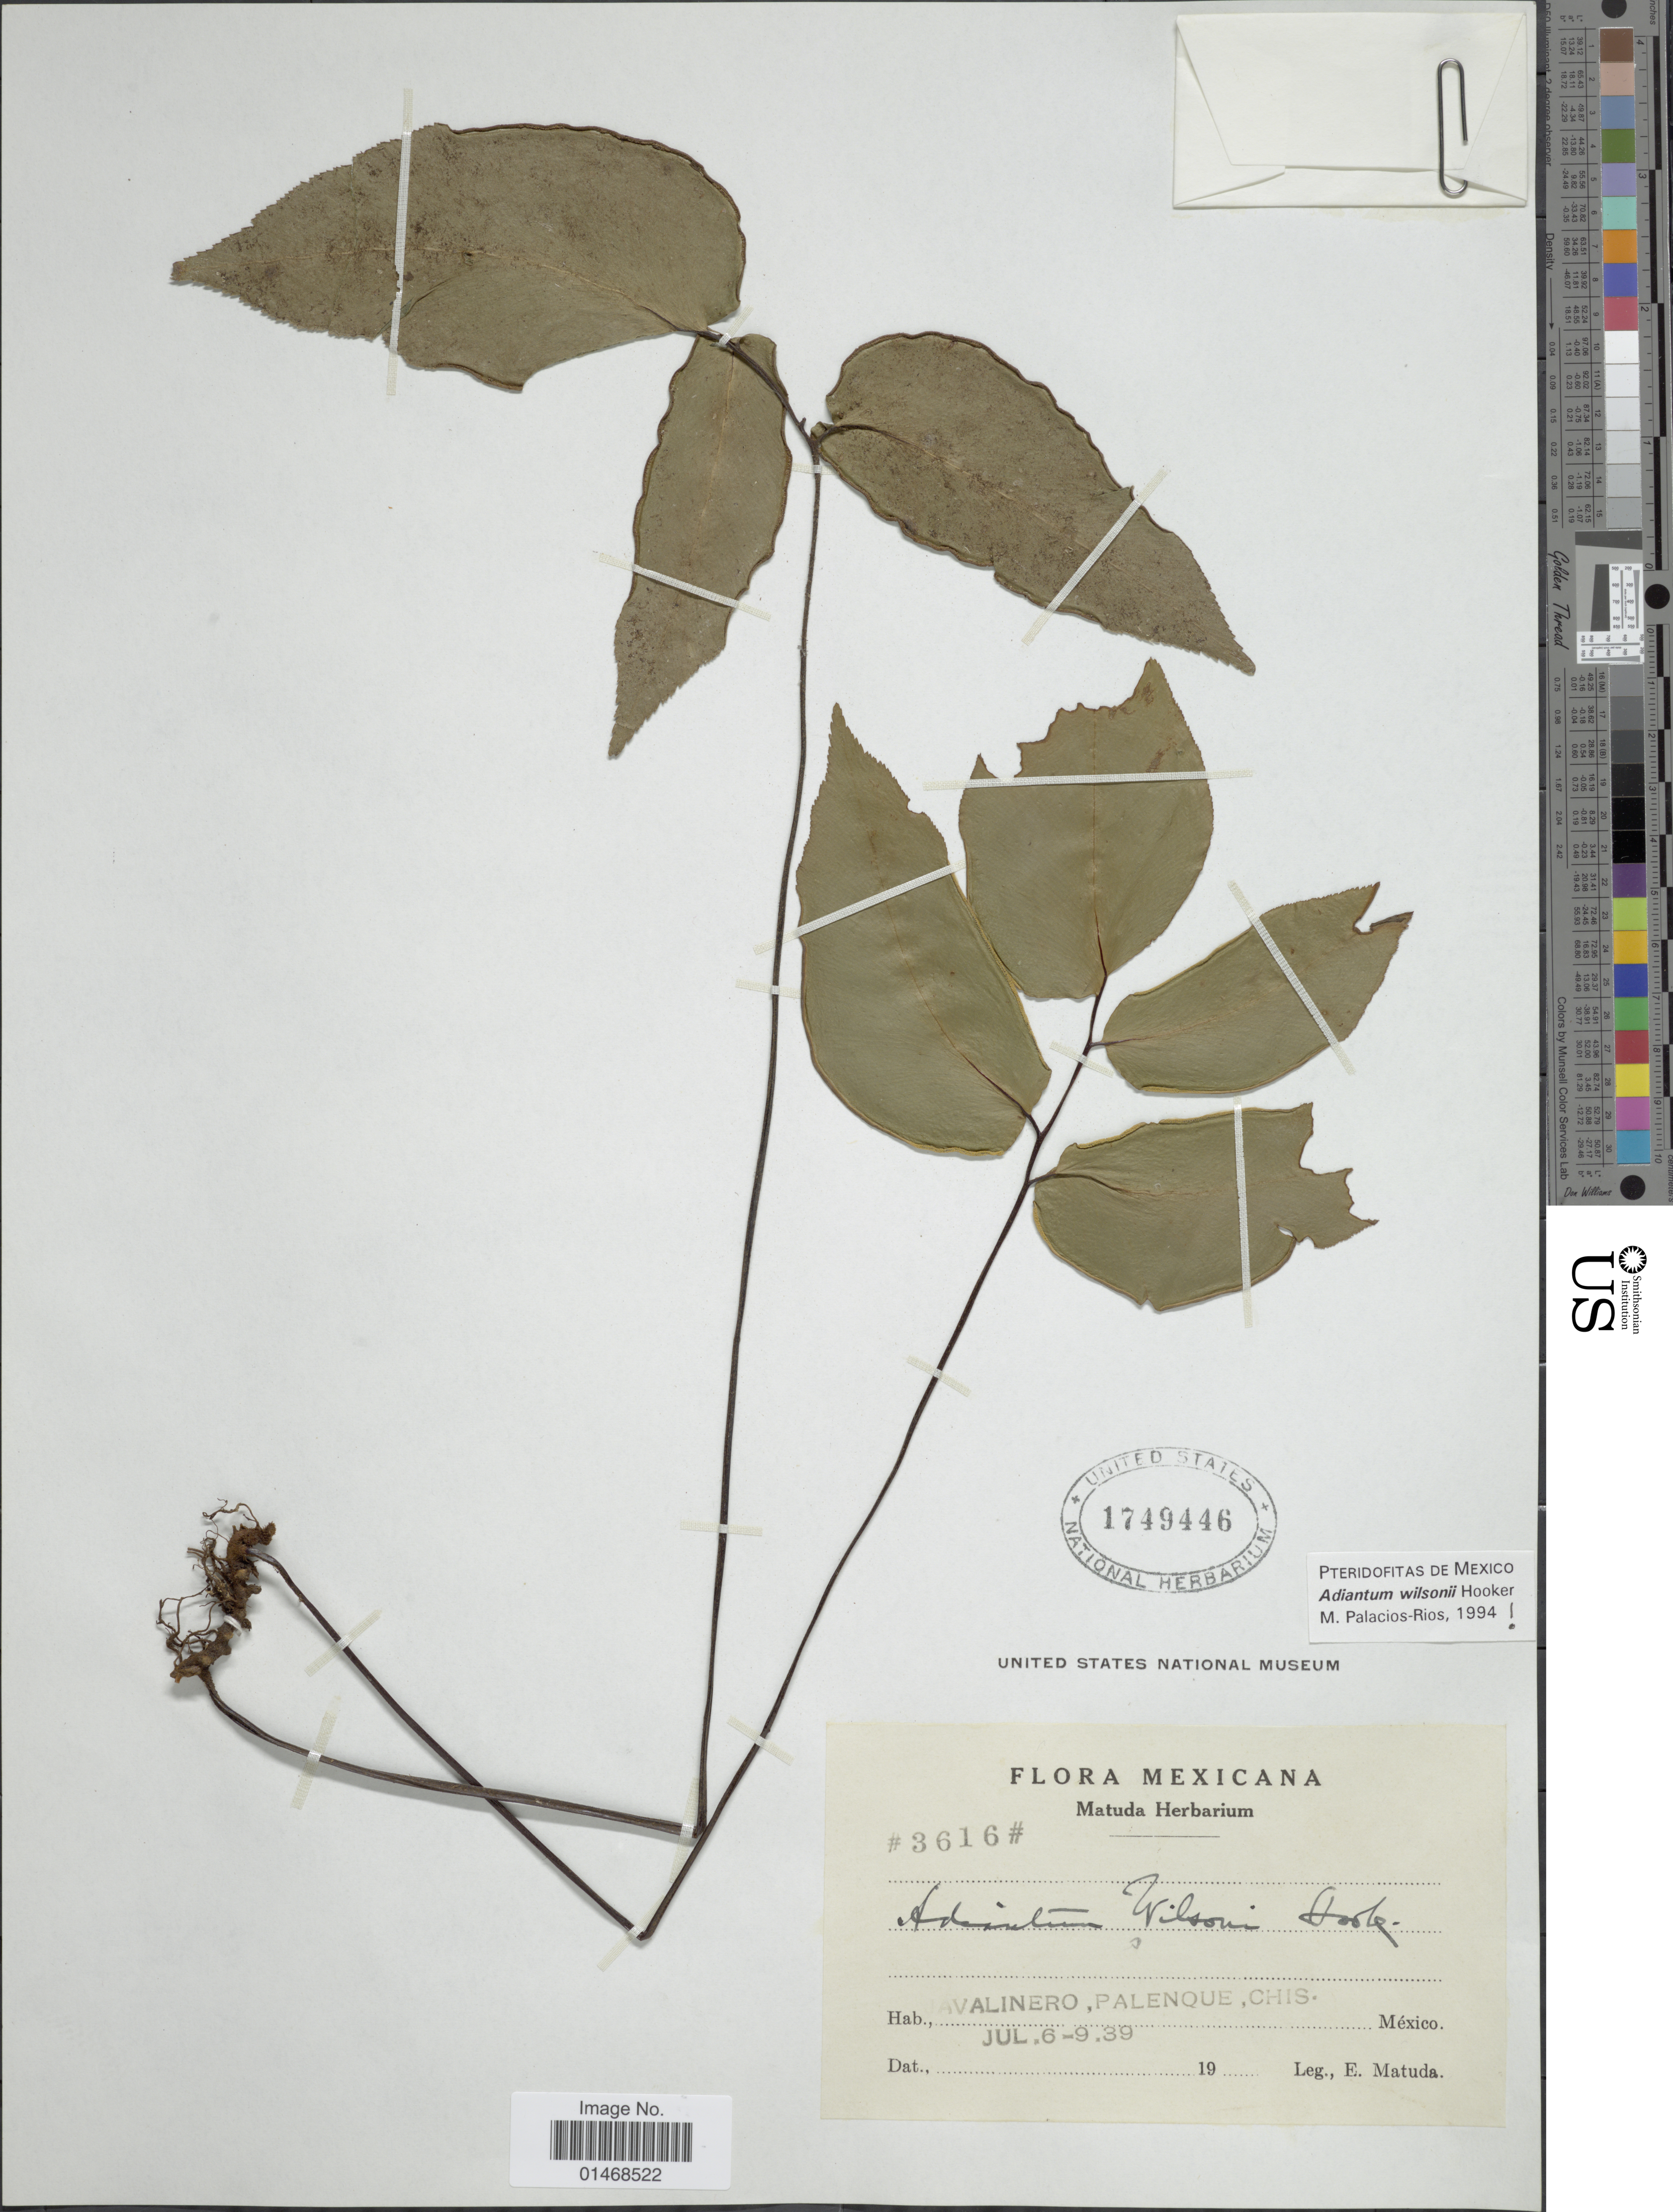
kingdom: Plantae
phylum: Tracheophyta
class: Polypodiopsida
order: Polypodiales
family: Pteridaceae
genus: Adiantum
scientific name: Adiantum wilsonii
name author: Hook.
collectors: E. Matuda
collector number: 3616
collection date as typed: Transcribed d/m/y: 6/7/39 to 9/7/39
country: Mexico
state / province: Chiapas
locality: Javalineo, Palenque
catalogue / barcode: US 1749446